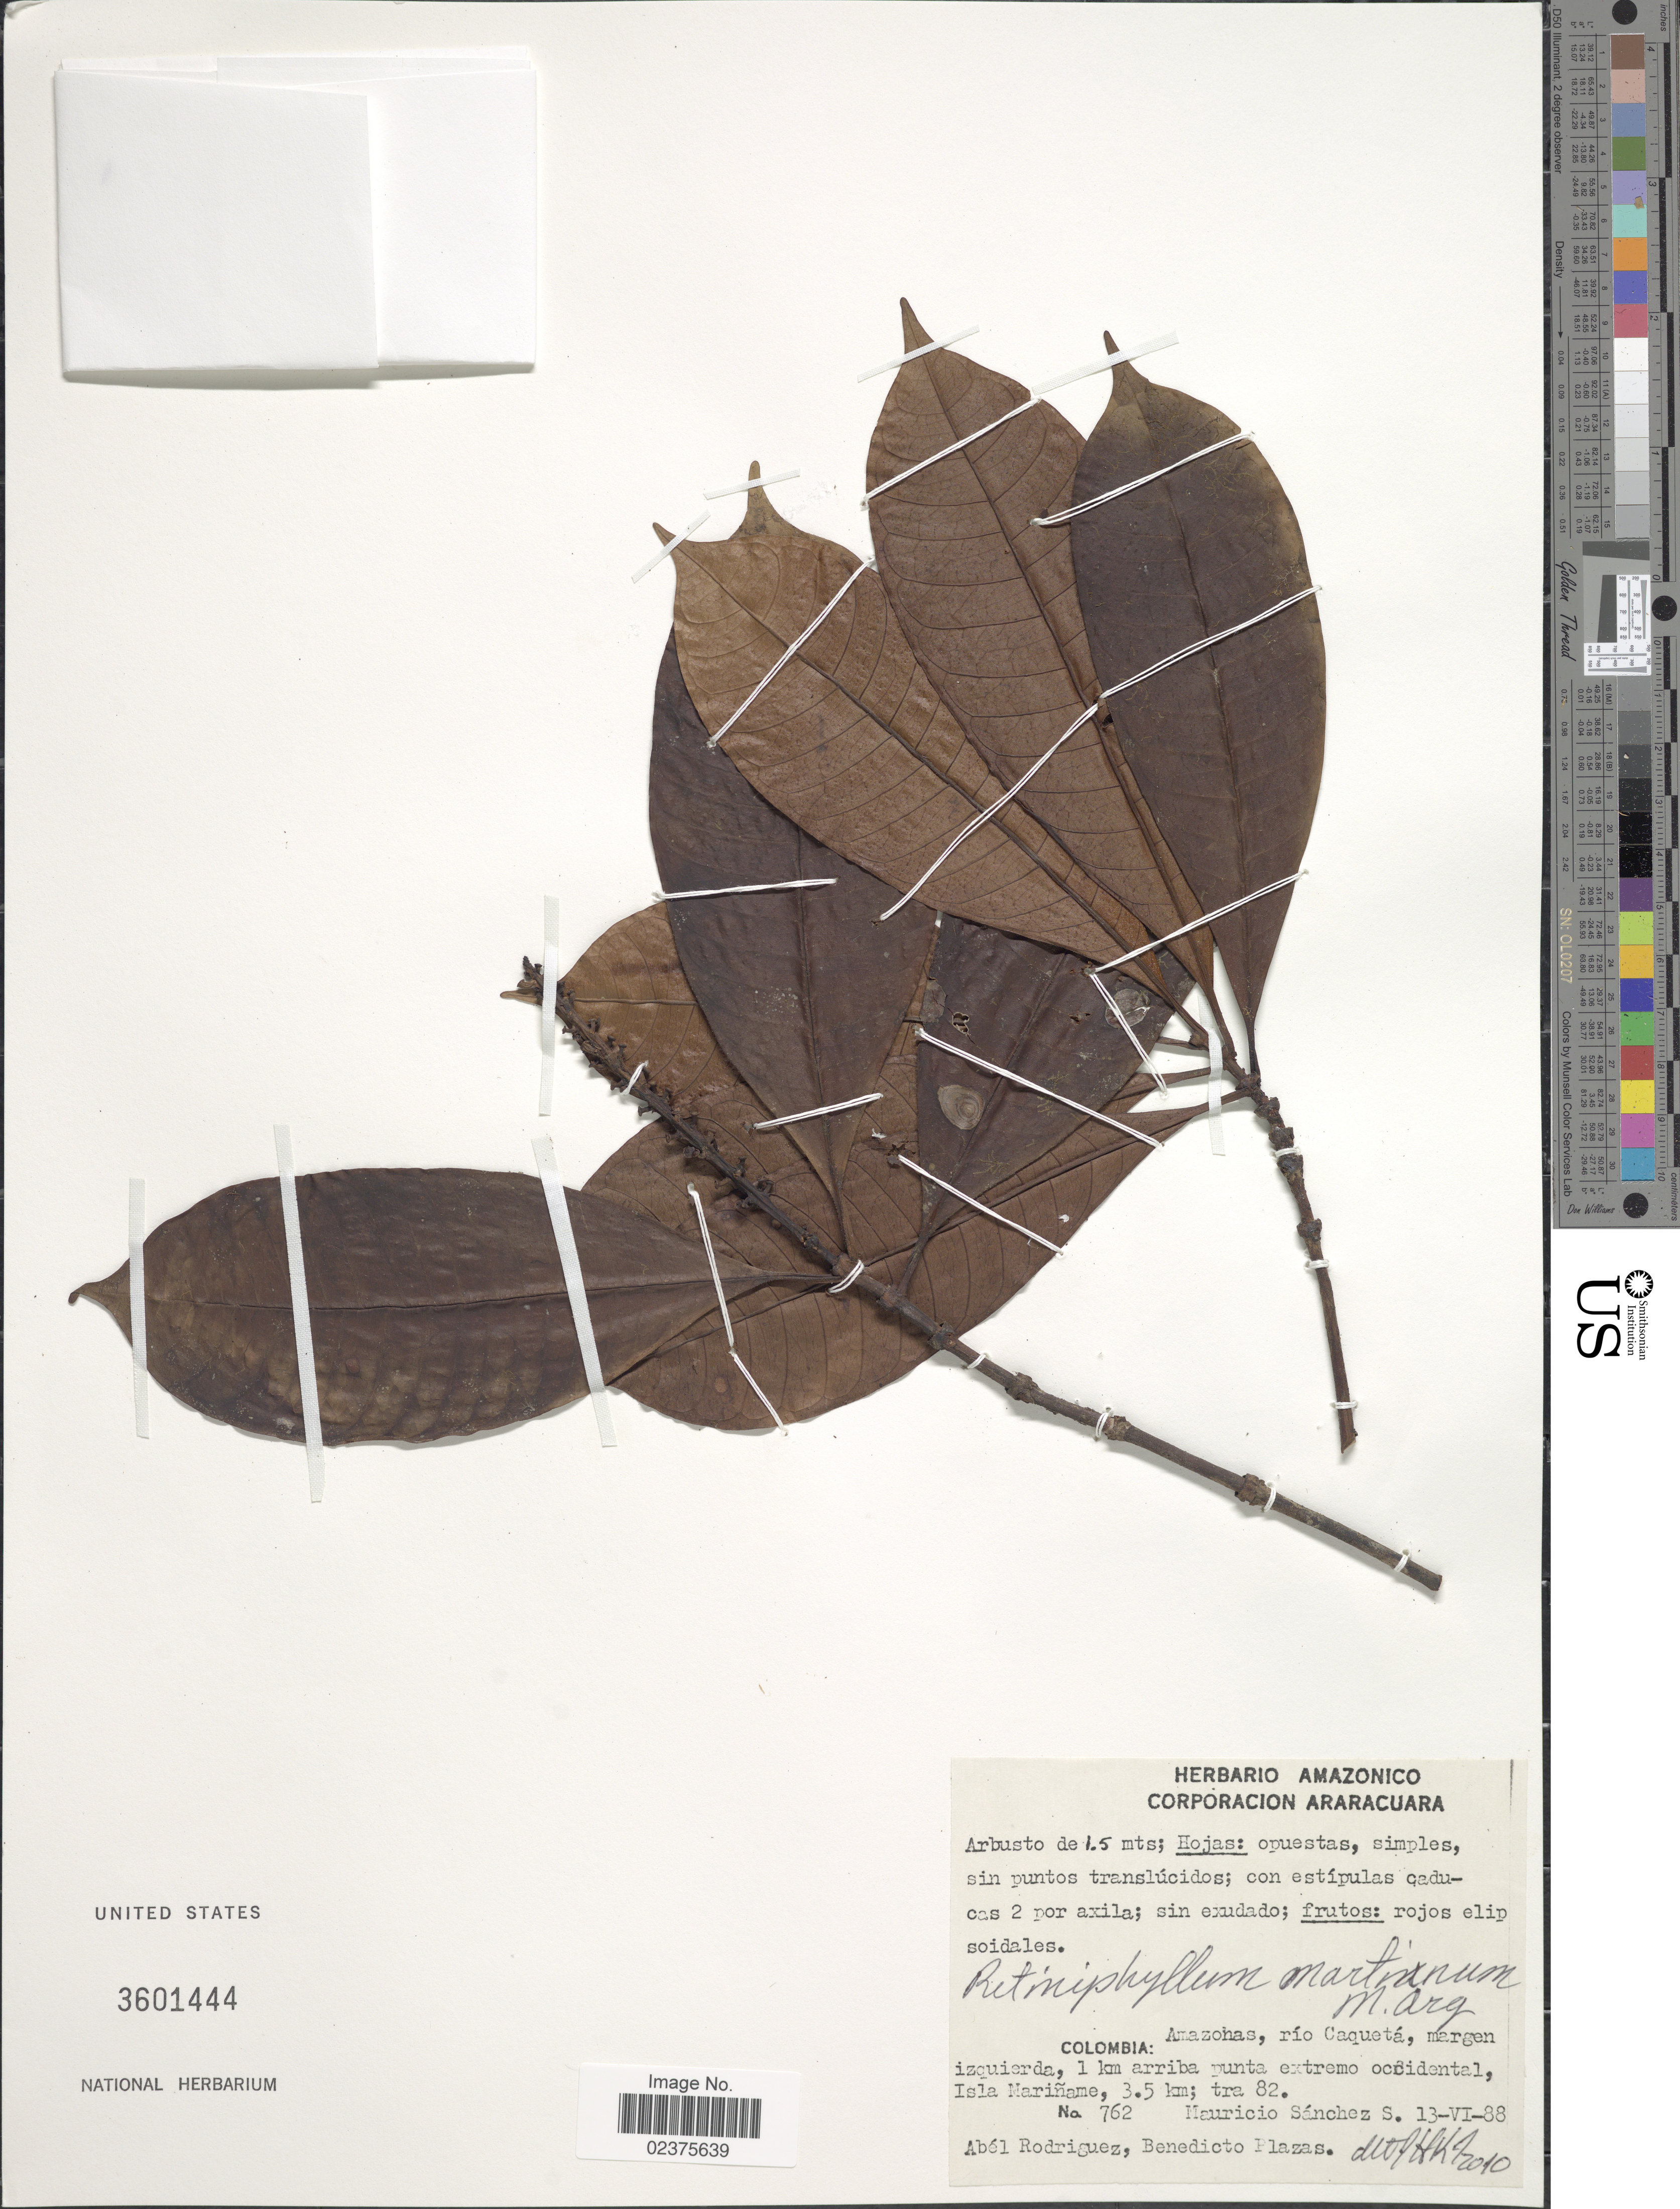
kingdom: Plantae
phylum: Tracheophyta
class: Magnoliopsida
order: Gentianales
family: Rubiaceae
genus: Retiniphyllum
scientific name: Retiniphyllum martianum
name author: Müll. Arg.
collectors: M. Sanchez S., A. Rodriguez & B. Plazas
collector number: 762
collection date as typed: Transcribed d/m/y: 13/6/88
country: Colombia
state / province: Amazônas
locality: Río Caquetá, margen izquierda, 1 km arriba punta extremo occidental, Isla Mariñame, 3.5 km; tra 82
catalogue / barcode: US 3601444